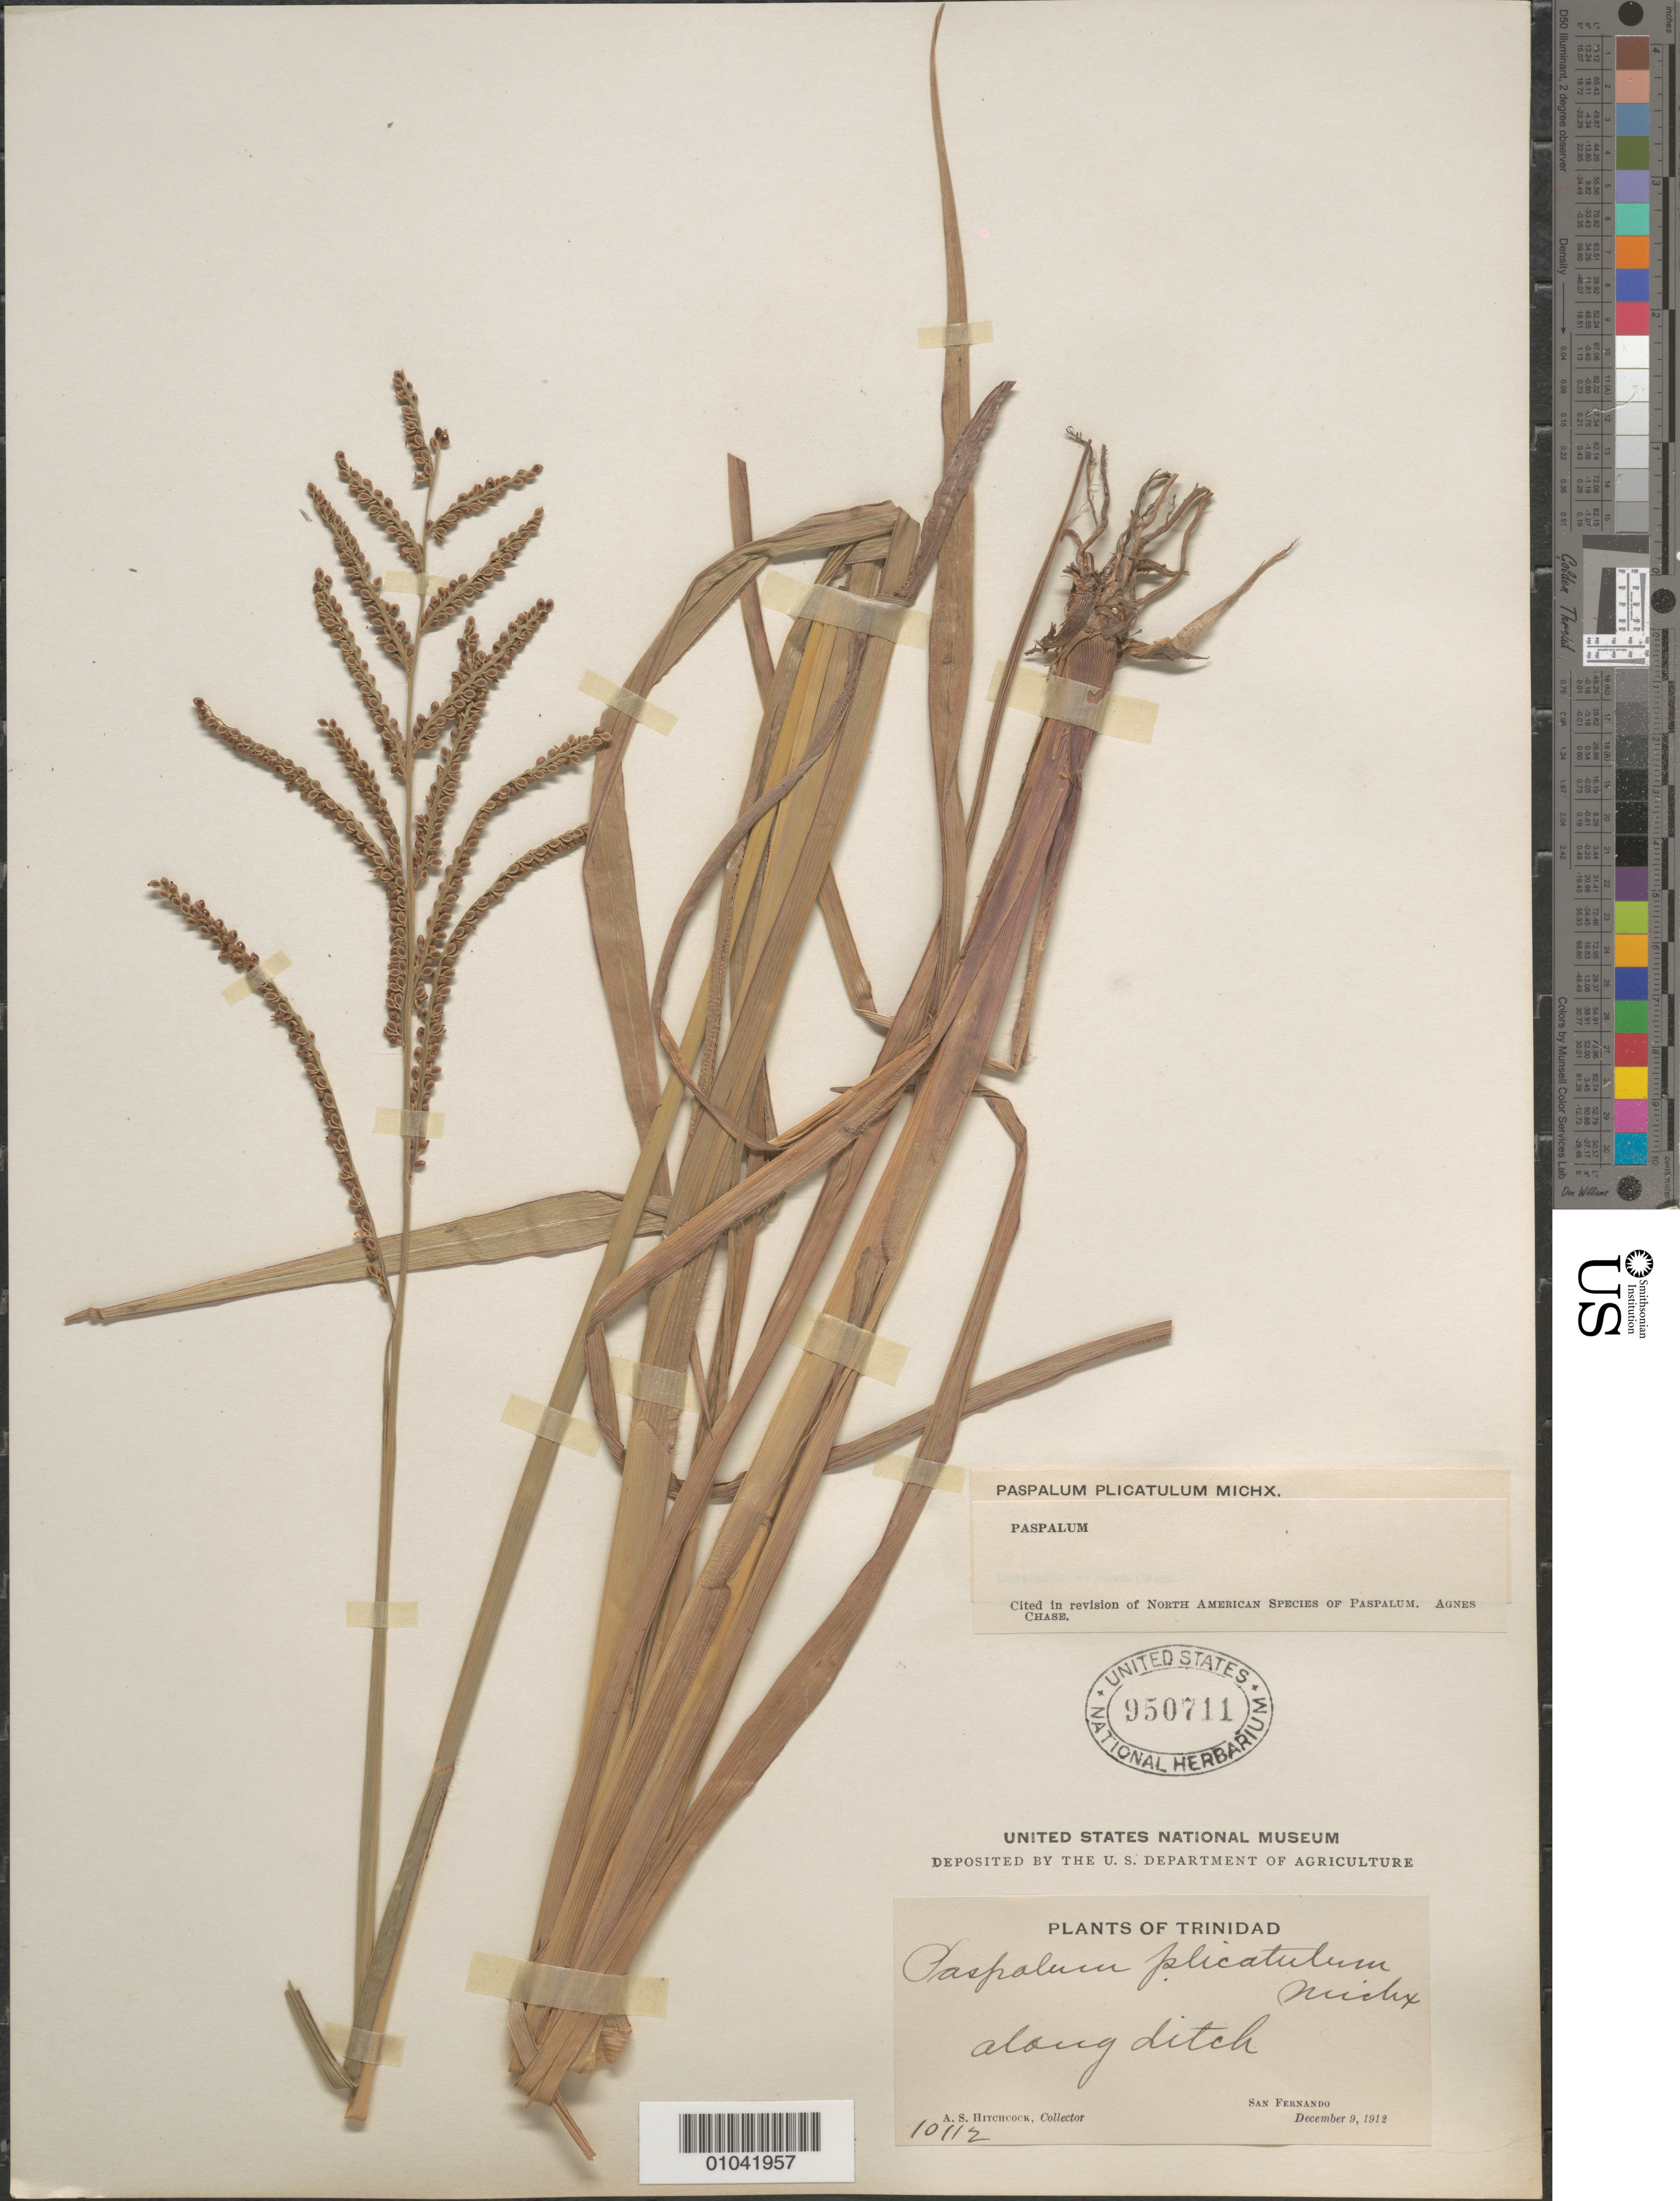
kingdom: Plantae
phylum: Tracheophyta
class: Liliopsida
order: Poales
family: Poaceae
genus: Paspalum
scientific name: Paspalum plicatulum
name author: Michx.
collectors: A. S. Hitchcock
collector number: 10112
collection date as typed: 09 Dec 1912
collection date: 1912-12-09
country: Trinidad and Tobago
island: Trinidad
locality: San Fernando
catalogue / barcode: US 950711